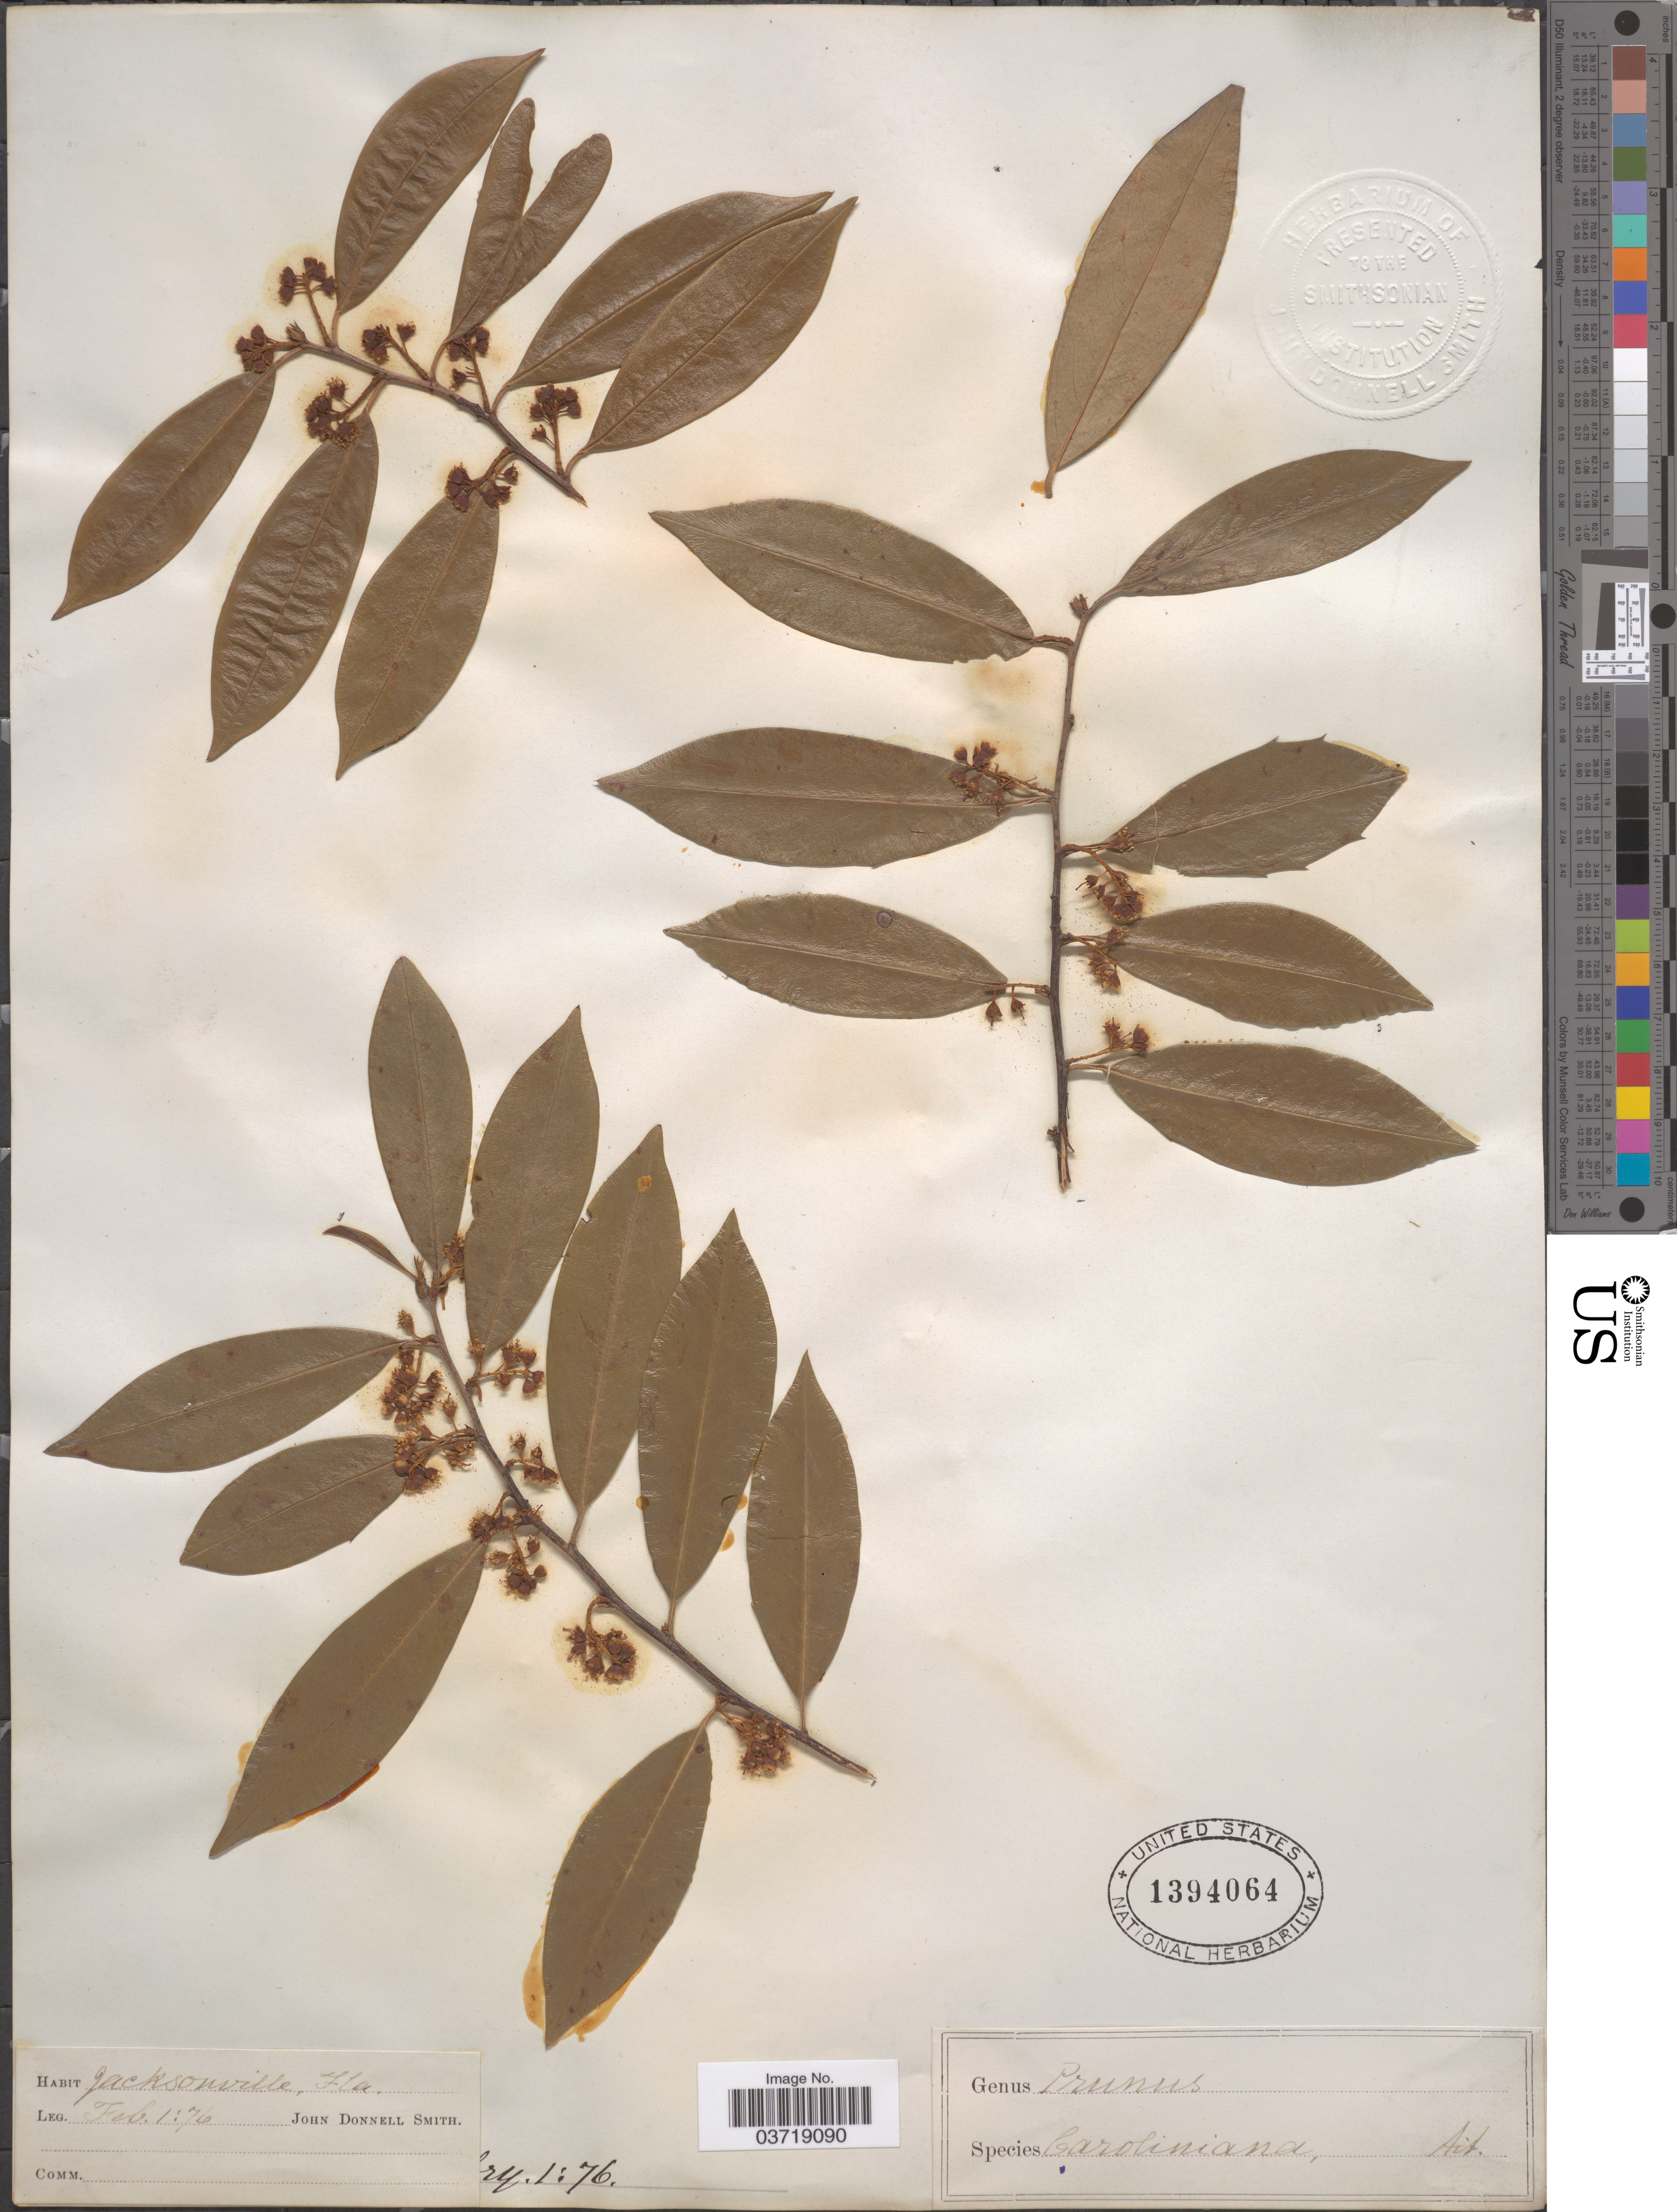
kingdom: Plantae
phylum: Tracheophyta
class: Magnoliopsida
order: Rosales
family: Rosaceae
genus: Prunus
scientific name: Prunus caroliniana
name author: (Mill.) Aiton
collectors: J. Donnell Smith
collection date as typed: Transcribed d/m/y: 1/2/76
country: United States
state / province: Florida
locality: Jacksonville.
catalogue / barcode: US 1394064